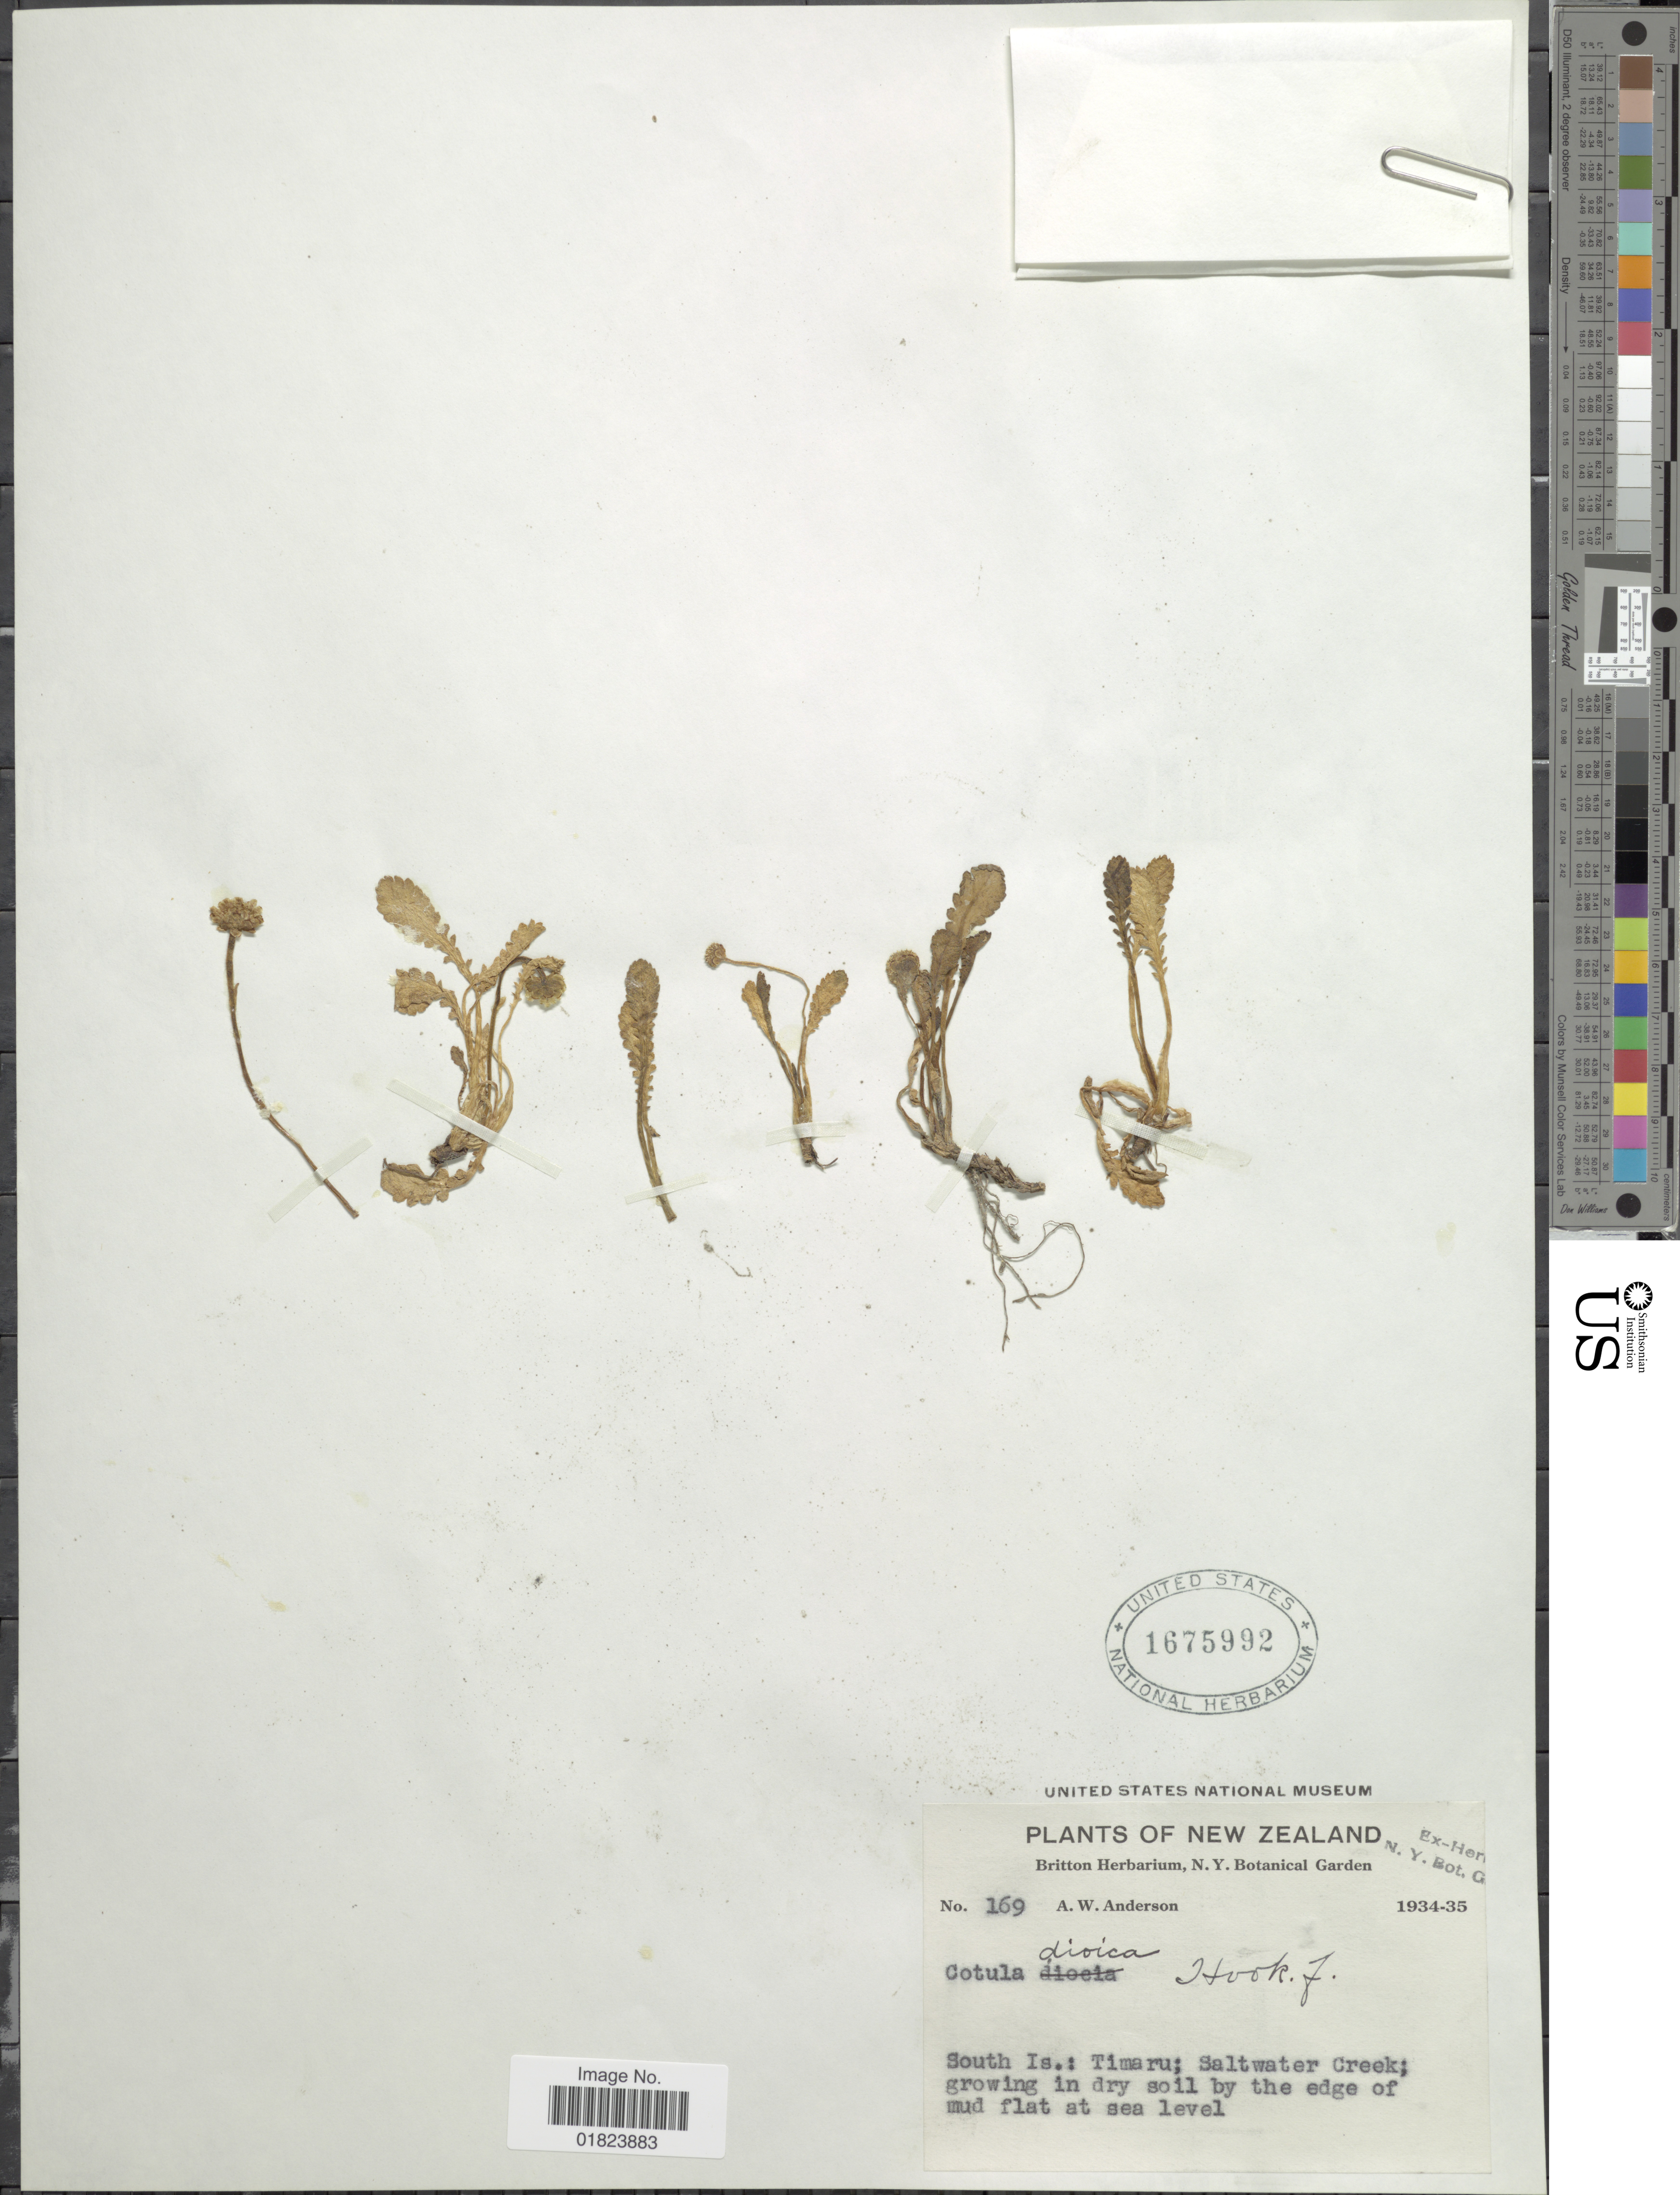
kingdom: Plantae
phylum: Tracheophyta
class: Magnoliopsida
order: Asterales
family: Asteraceae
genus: Cotula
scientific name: Cotula diocia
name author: Hook. f.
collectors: A. W. Anderson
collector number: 169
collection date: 1934/1935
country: New Zealand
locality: South Is.: Timaru; Saltwater Creek; growing in dry soil by the edge of mud flat.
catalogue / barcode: US 1675992